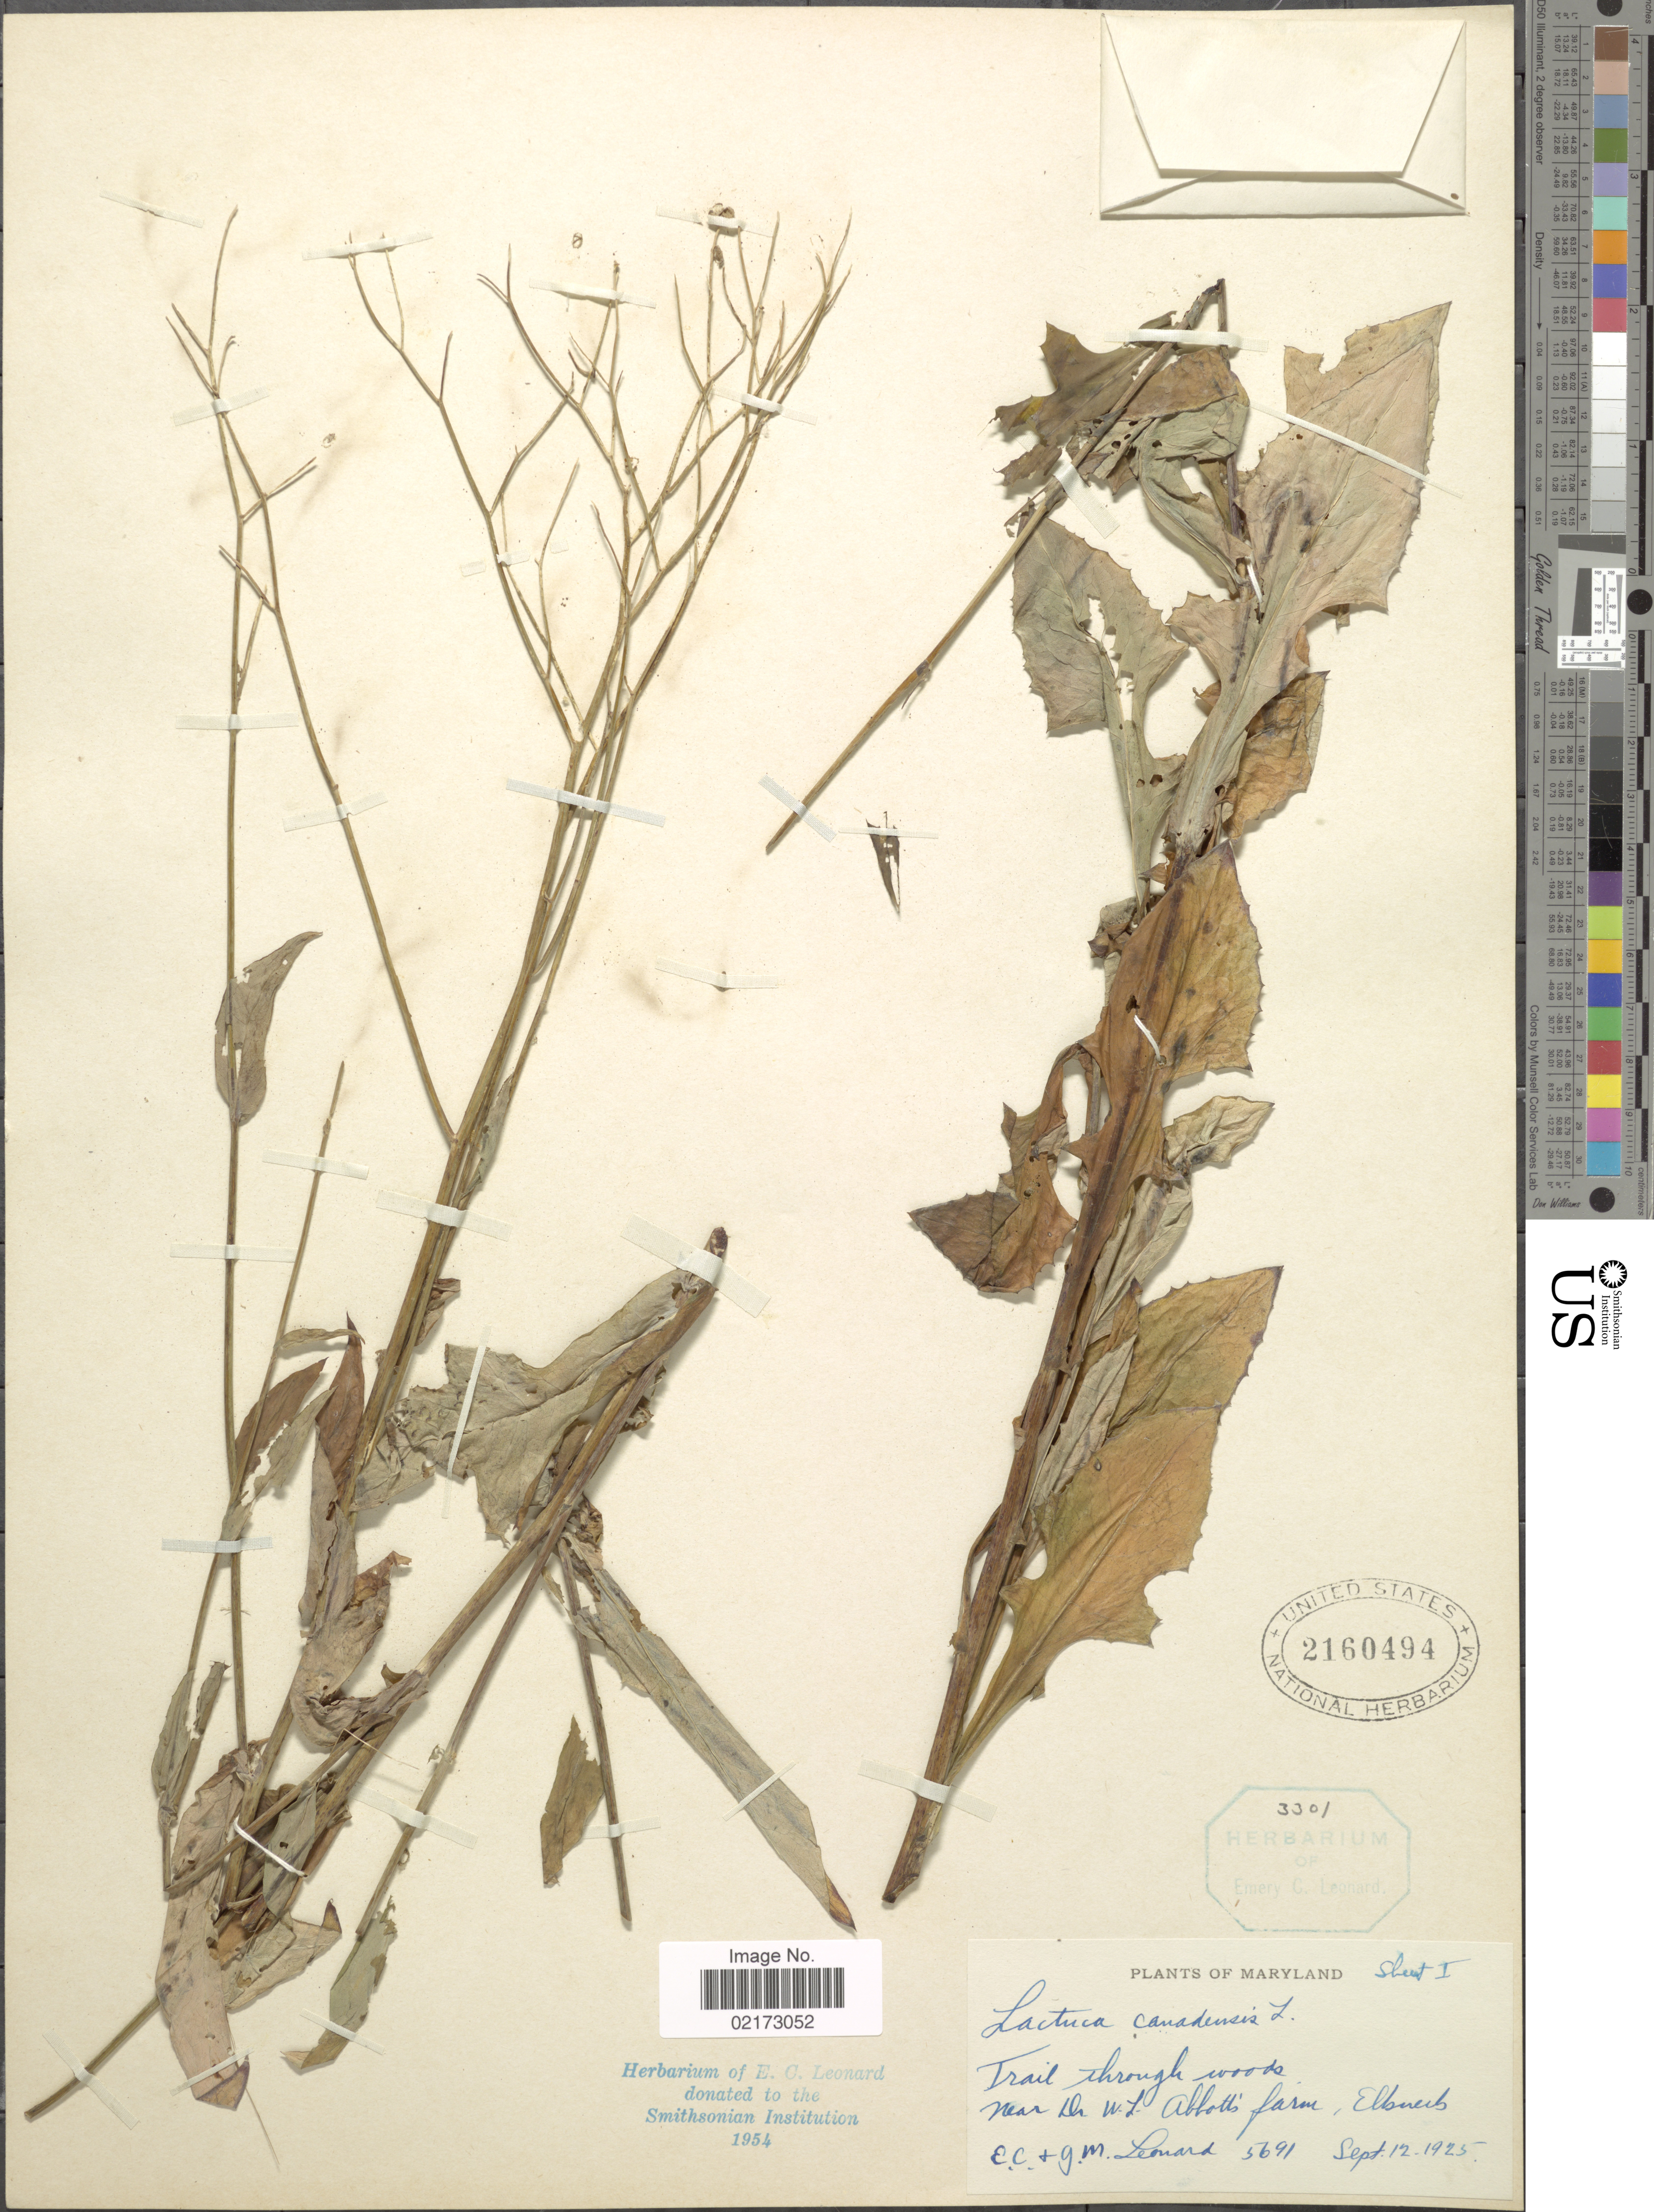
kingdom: Plantae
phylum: Tracheophyta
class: Magnoliopsida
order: Asterales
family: Asteraceae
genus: Lactuca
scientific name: Lactuca canadensis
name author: L.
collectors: E. C. Leonard & G. M. Leonard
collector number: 5691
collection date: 1925-09-12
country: United States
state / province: Maryland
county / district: Montgomery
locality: Near Dr. W. L. Abbott's Farm, Elk neck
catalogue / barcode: US 2160494